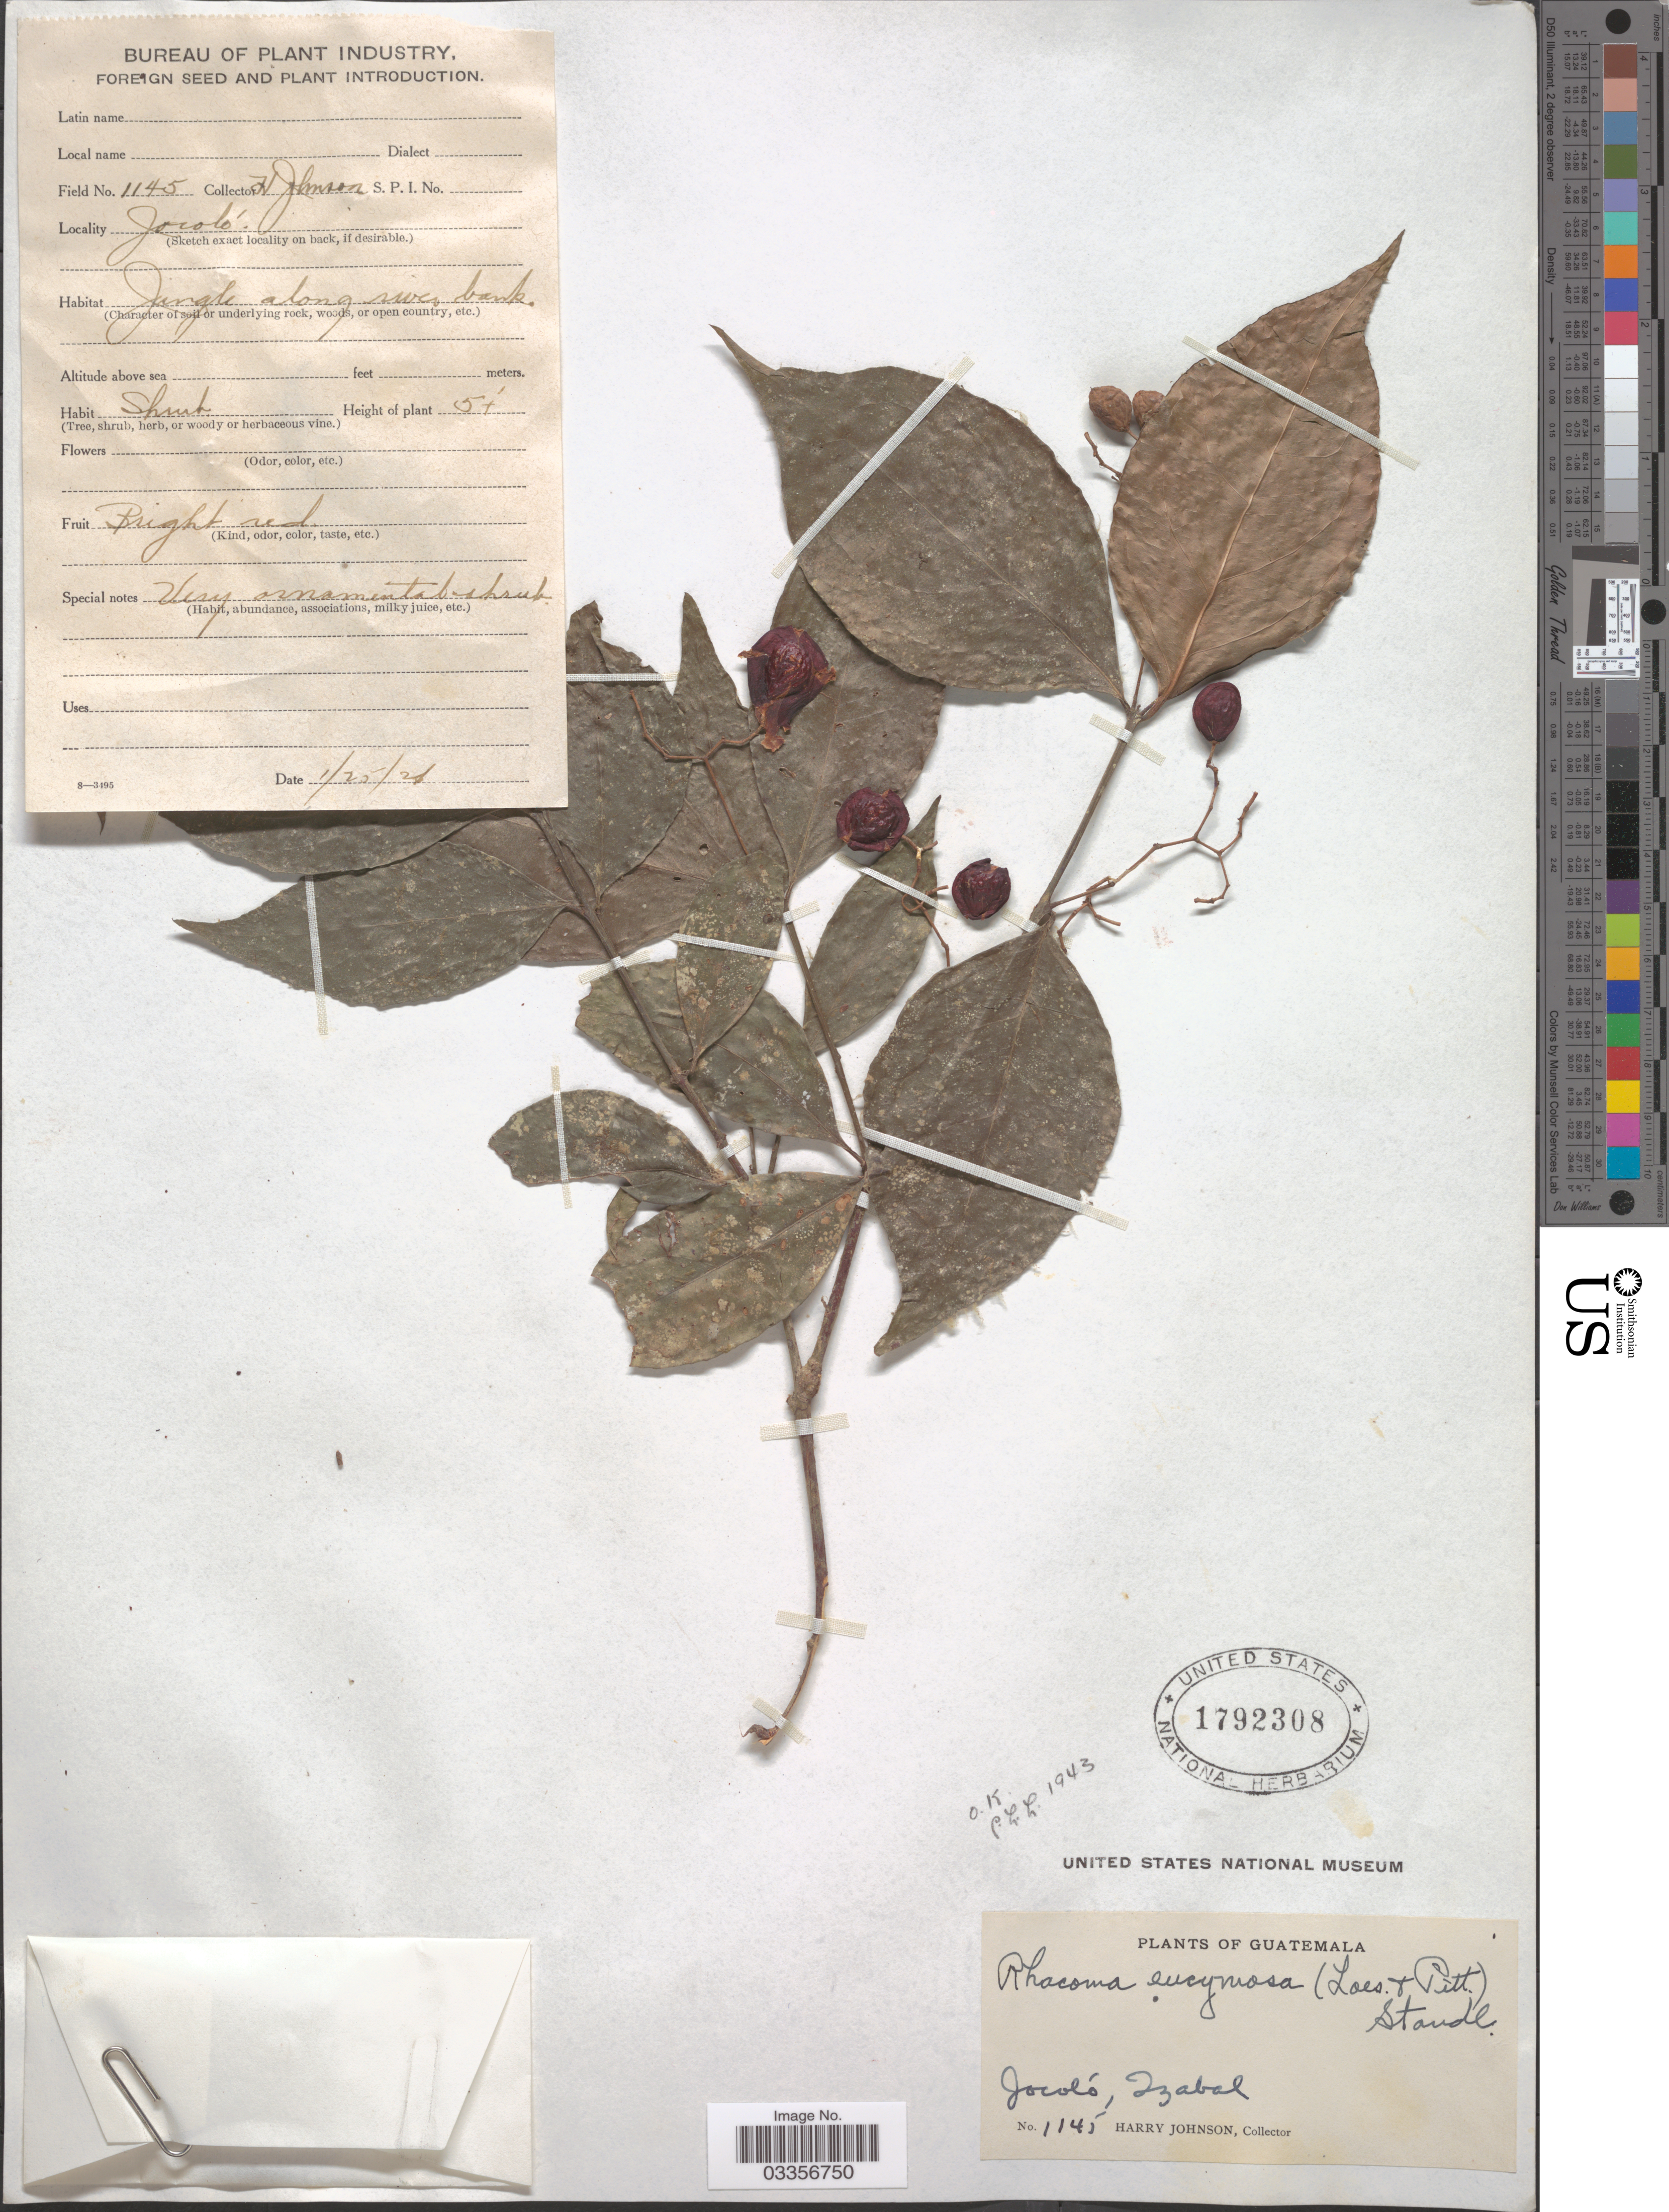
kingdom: Plantae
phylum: Tracheophyta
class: Magnoliopsida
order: Celastrales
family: Celastraceae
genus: Crossopetalum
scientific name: Crossopetalum parviflorum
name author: L.O. Williams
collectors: H. Johnson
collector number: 1145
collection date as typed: Transcribed d/m/y: 25/1/21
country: Guatemala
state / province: Izabal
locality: Jocoló.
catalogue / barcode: US 1792308